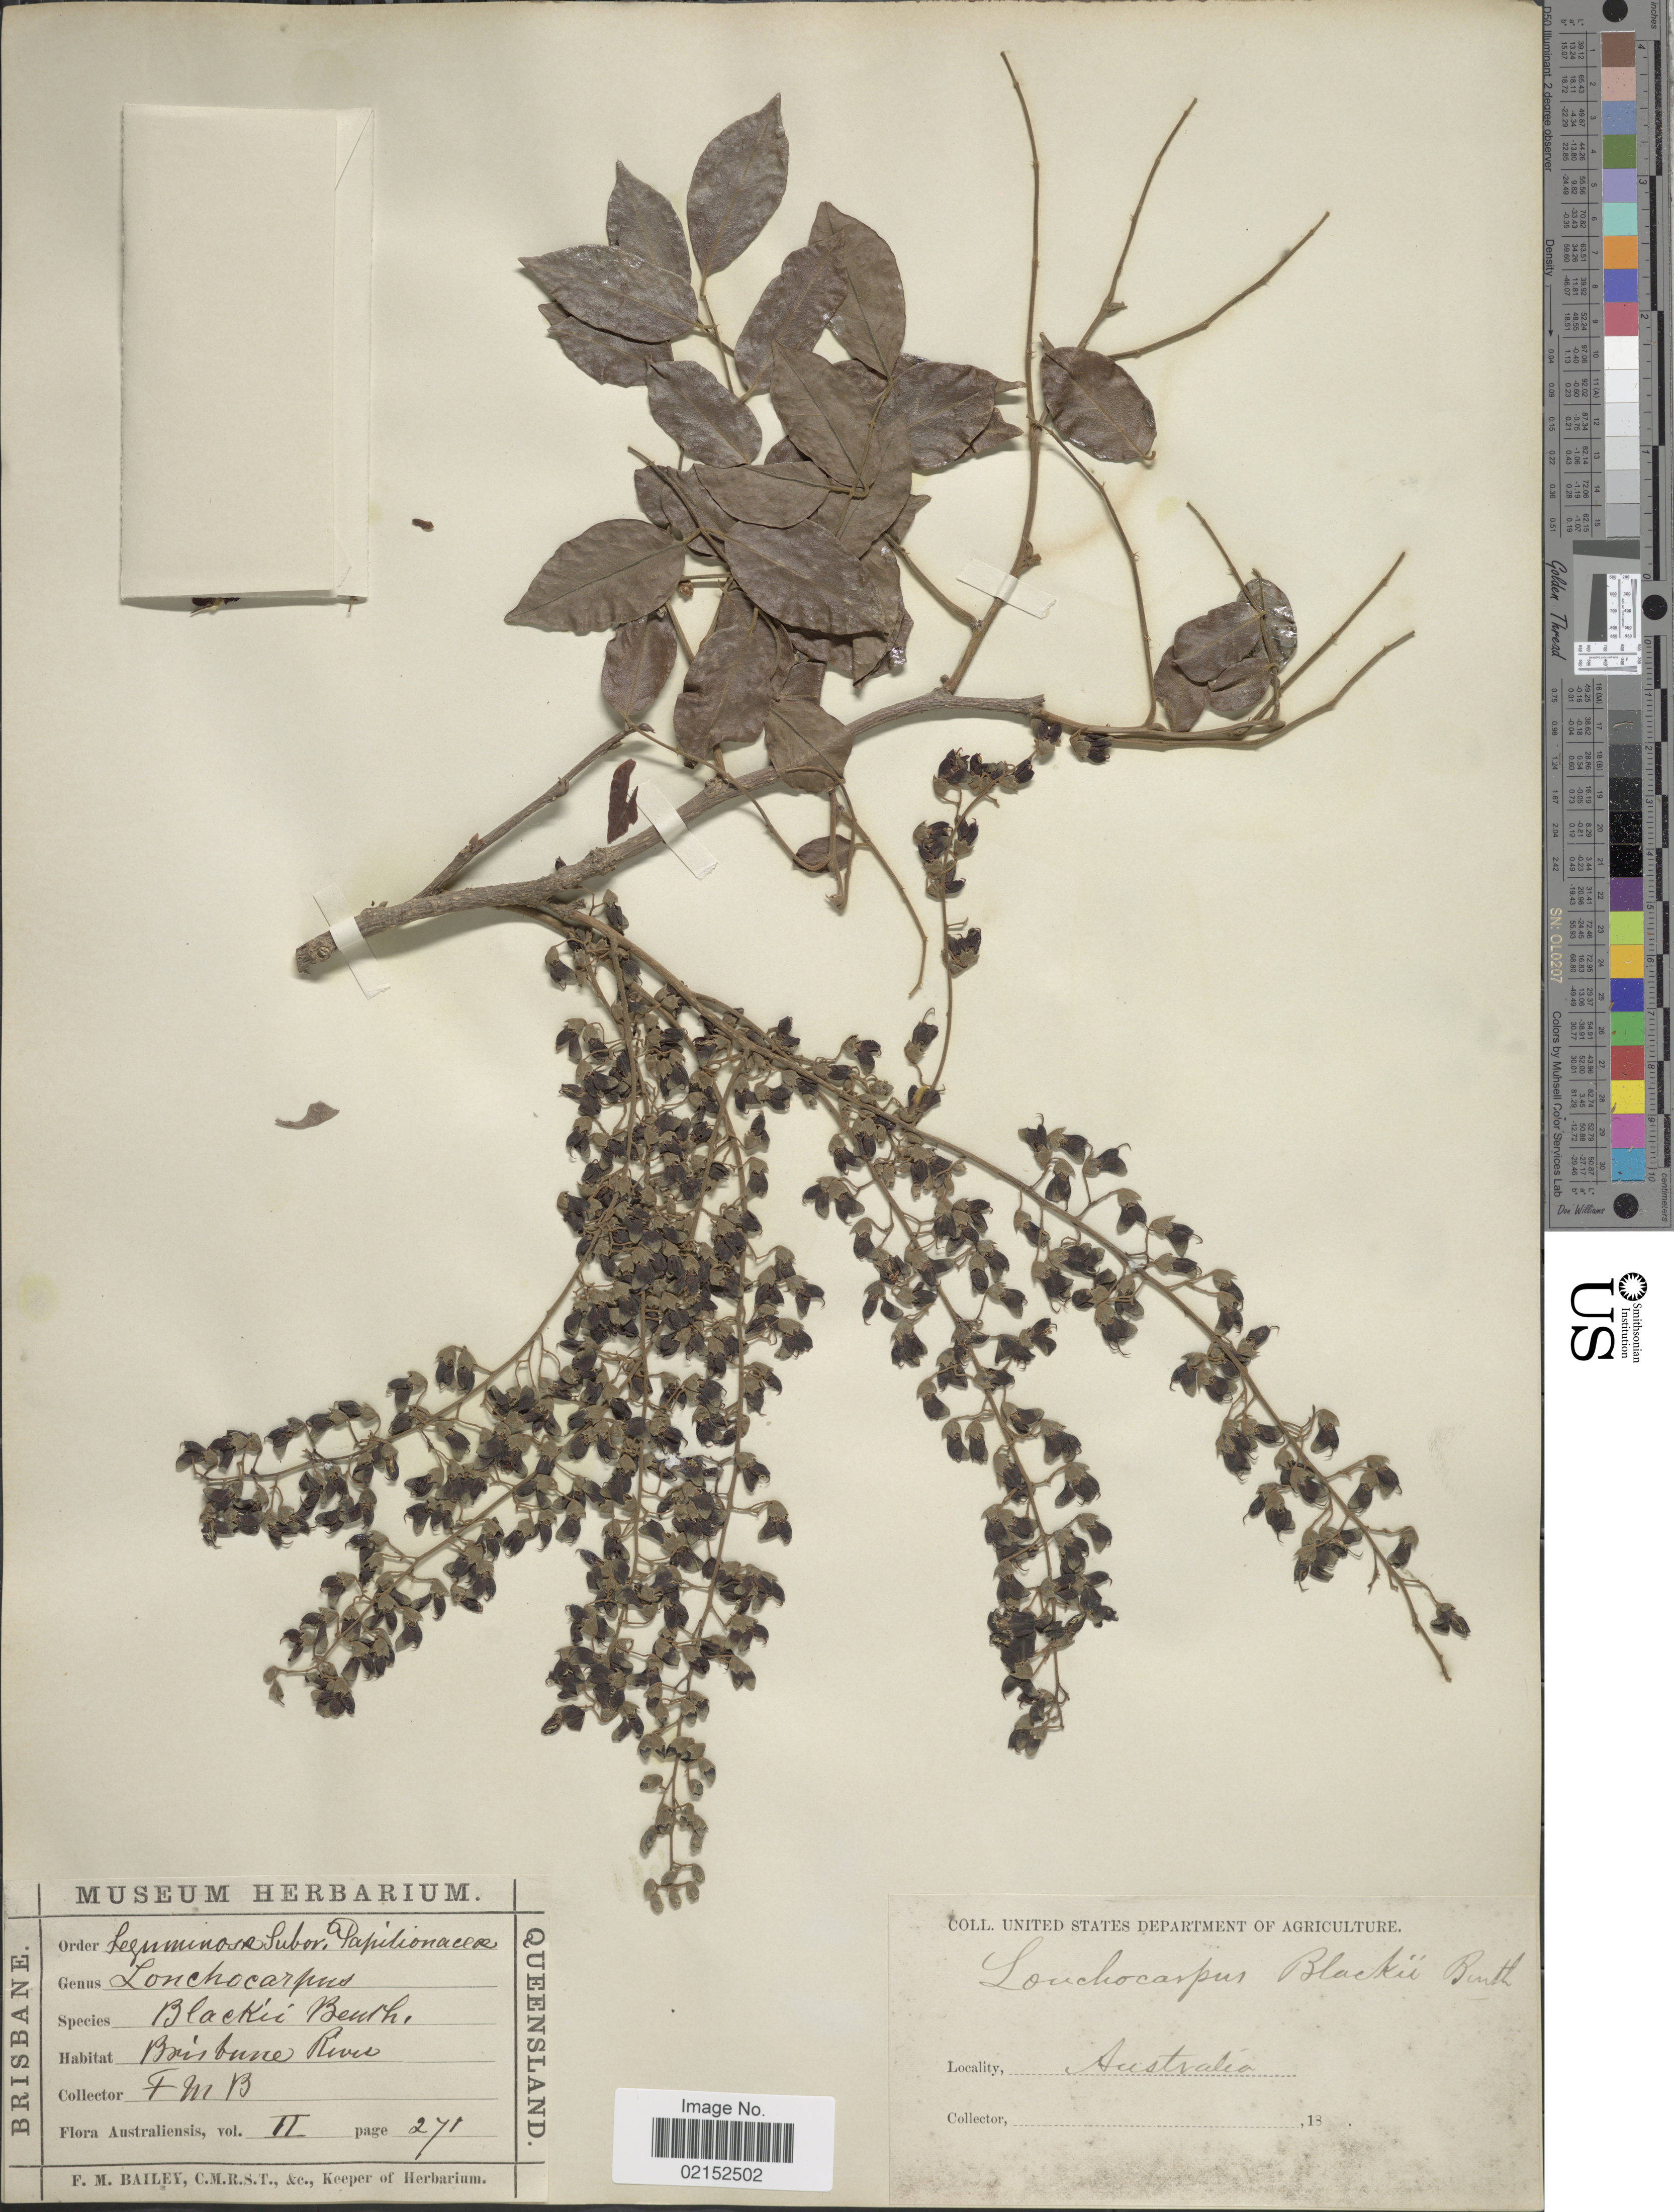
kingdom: Plantae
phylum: Tracheophyta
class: Magnoliopsida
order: Fabales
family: Fabaceae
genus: Austrosteenisia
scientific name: Austrosteenisia blackii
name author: (F. Muell.) R. Geesink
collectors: F. M. Bailey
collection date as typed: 18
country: Australia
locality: Brisbane River